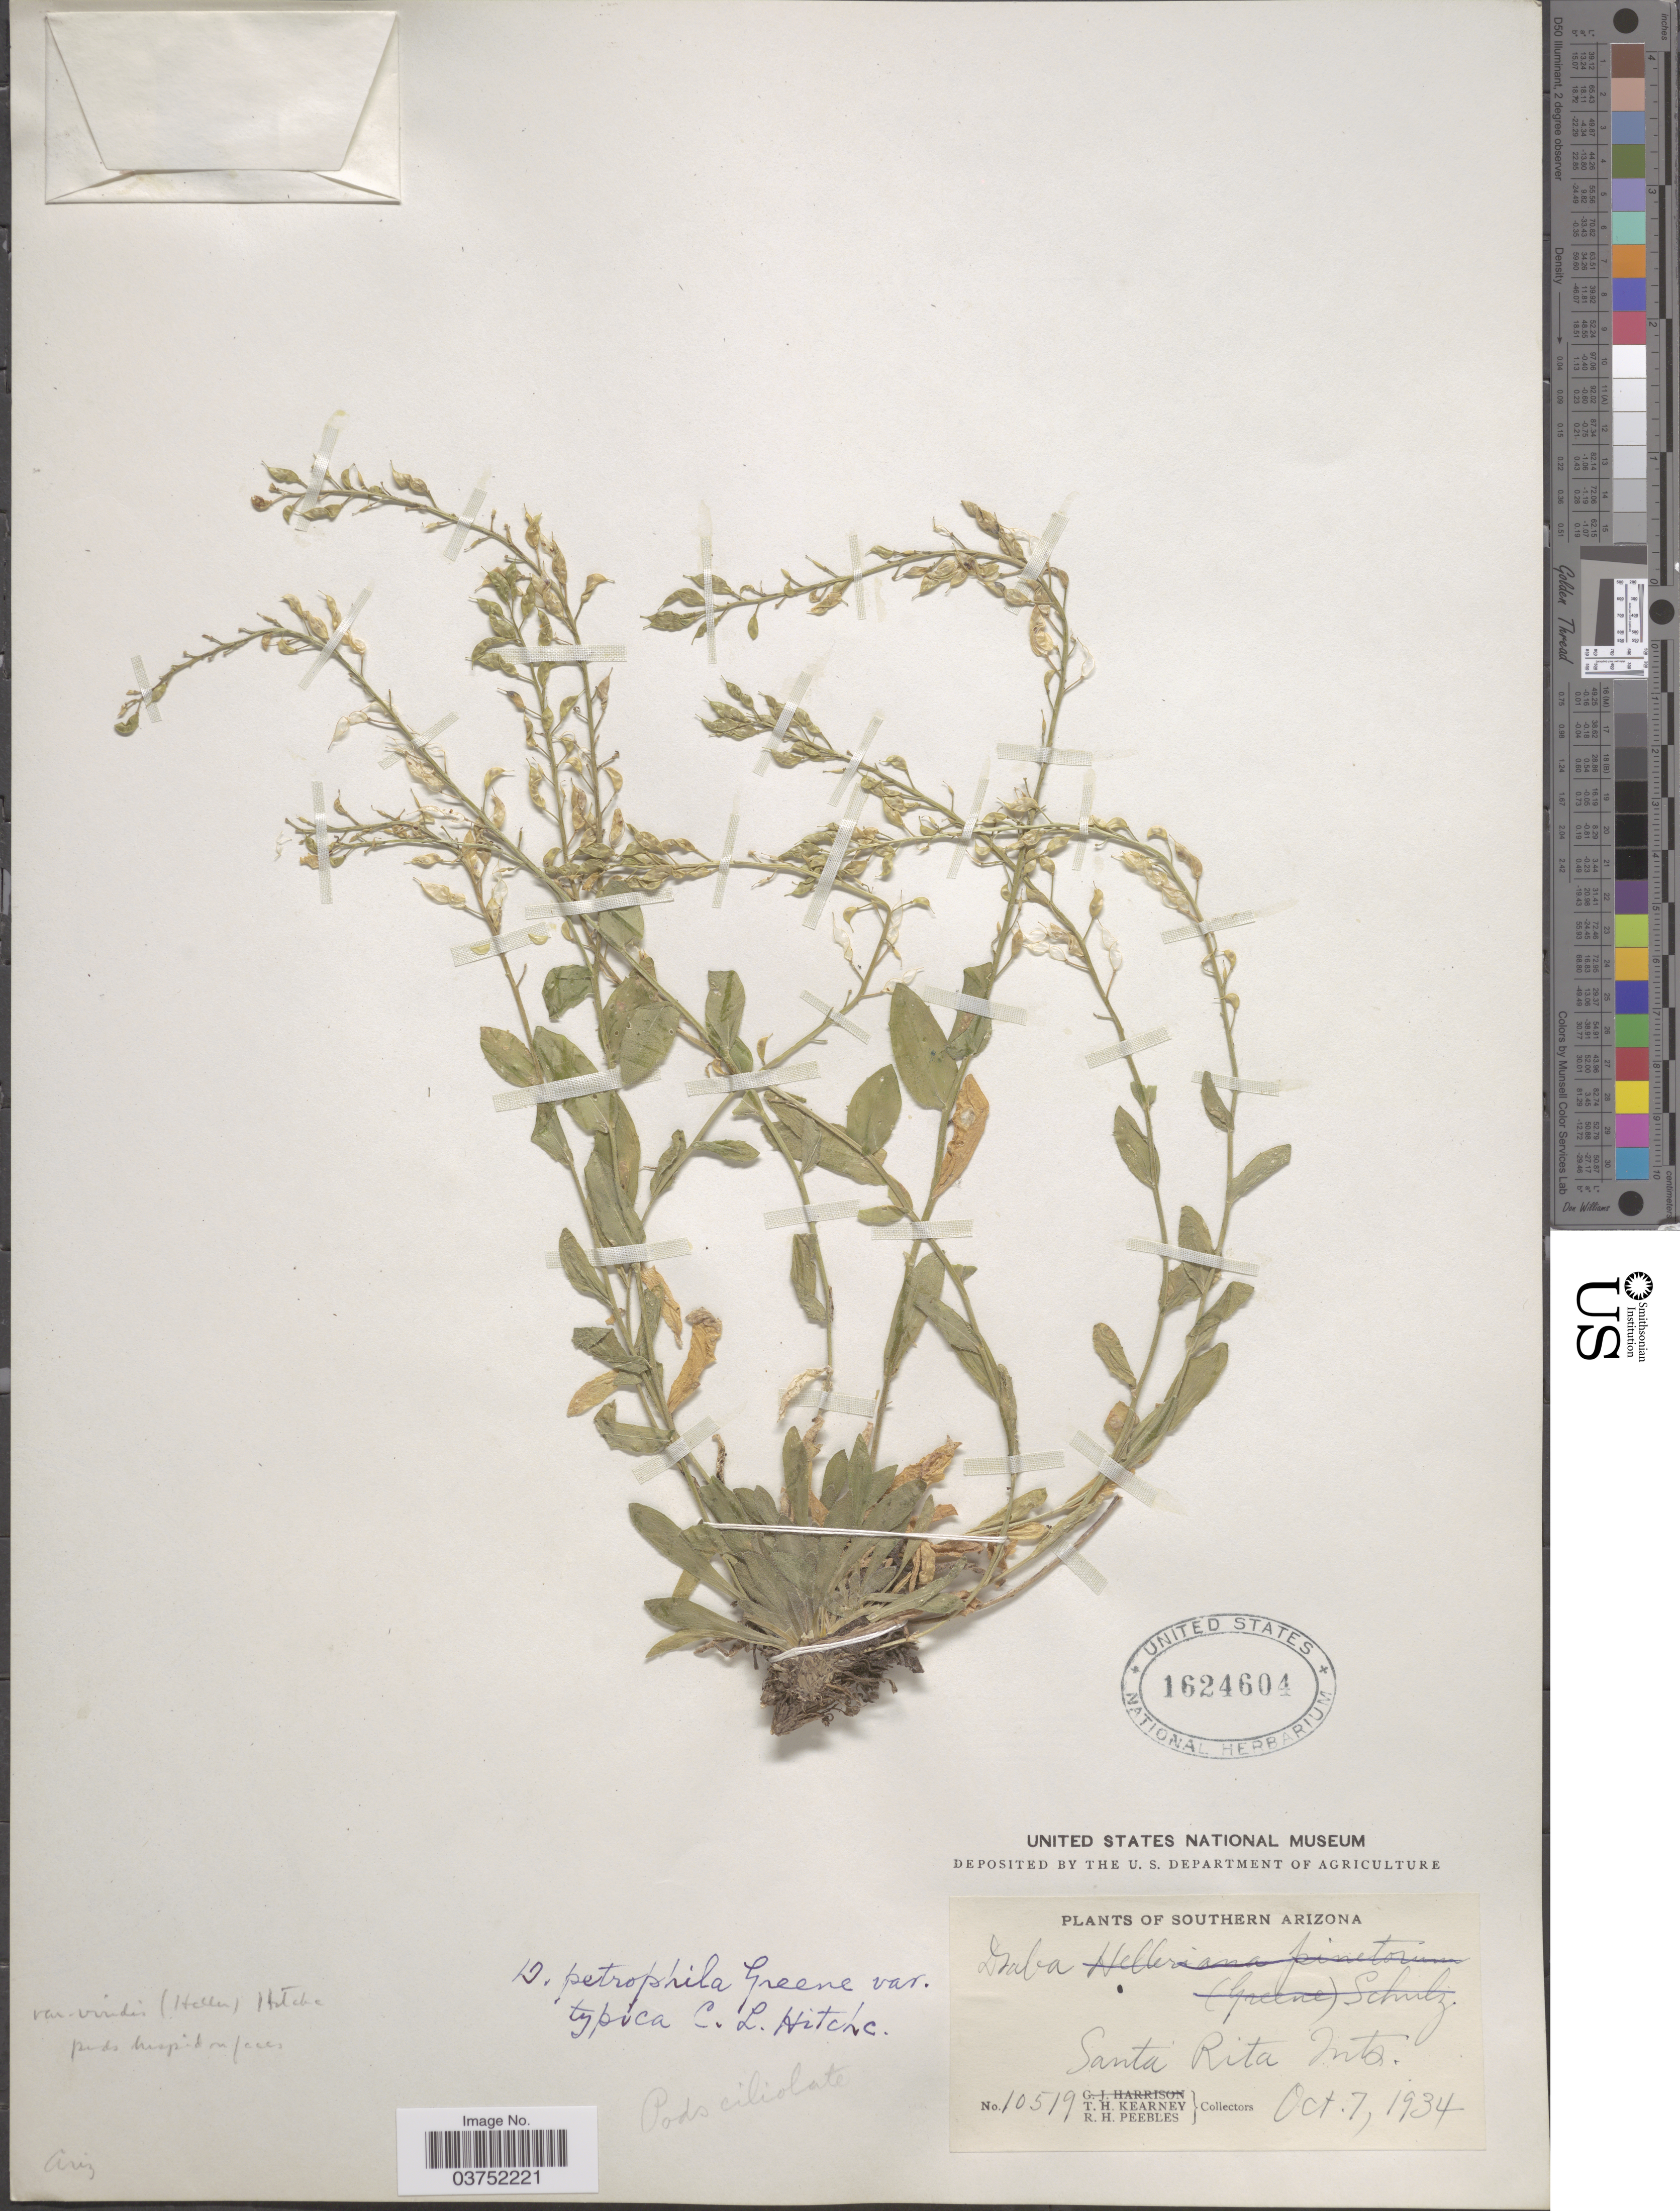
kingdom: Plantae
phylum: Tracheophyta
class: Magnoliopsida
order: Brassicales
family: Brassicaceae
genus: Draba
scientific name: Draba petrophila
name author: Greene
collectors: T. H. Kearney & R. H. Peebles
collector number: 10519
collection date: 1934-10-07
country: United States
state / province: Arizona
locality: Southern Arizona. Santa Rita Mts.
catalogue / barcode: US 1624604